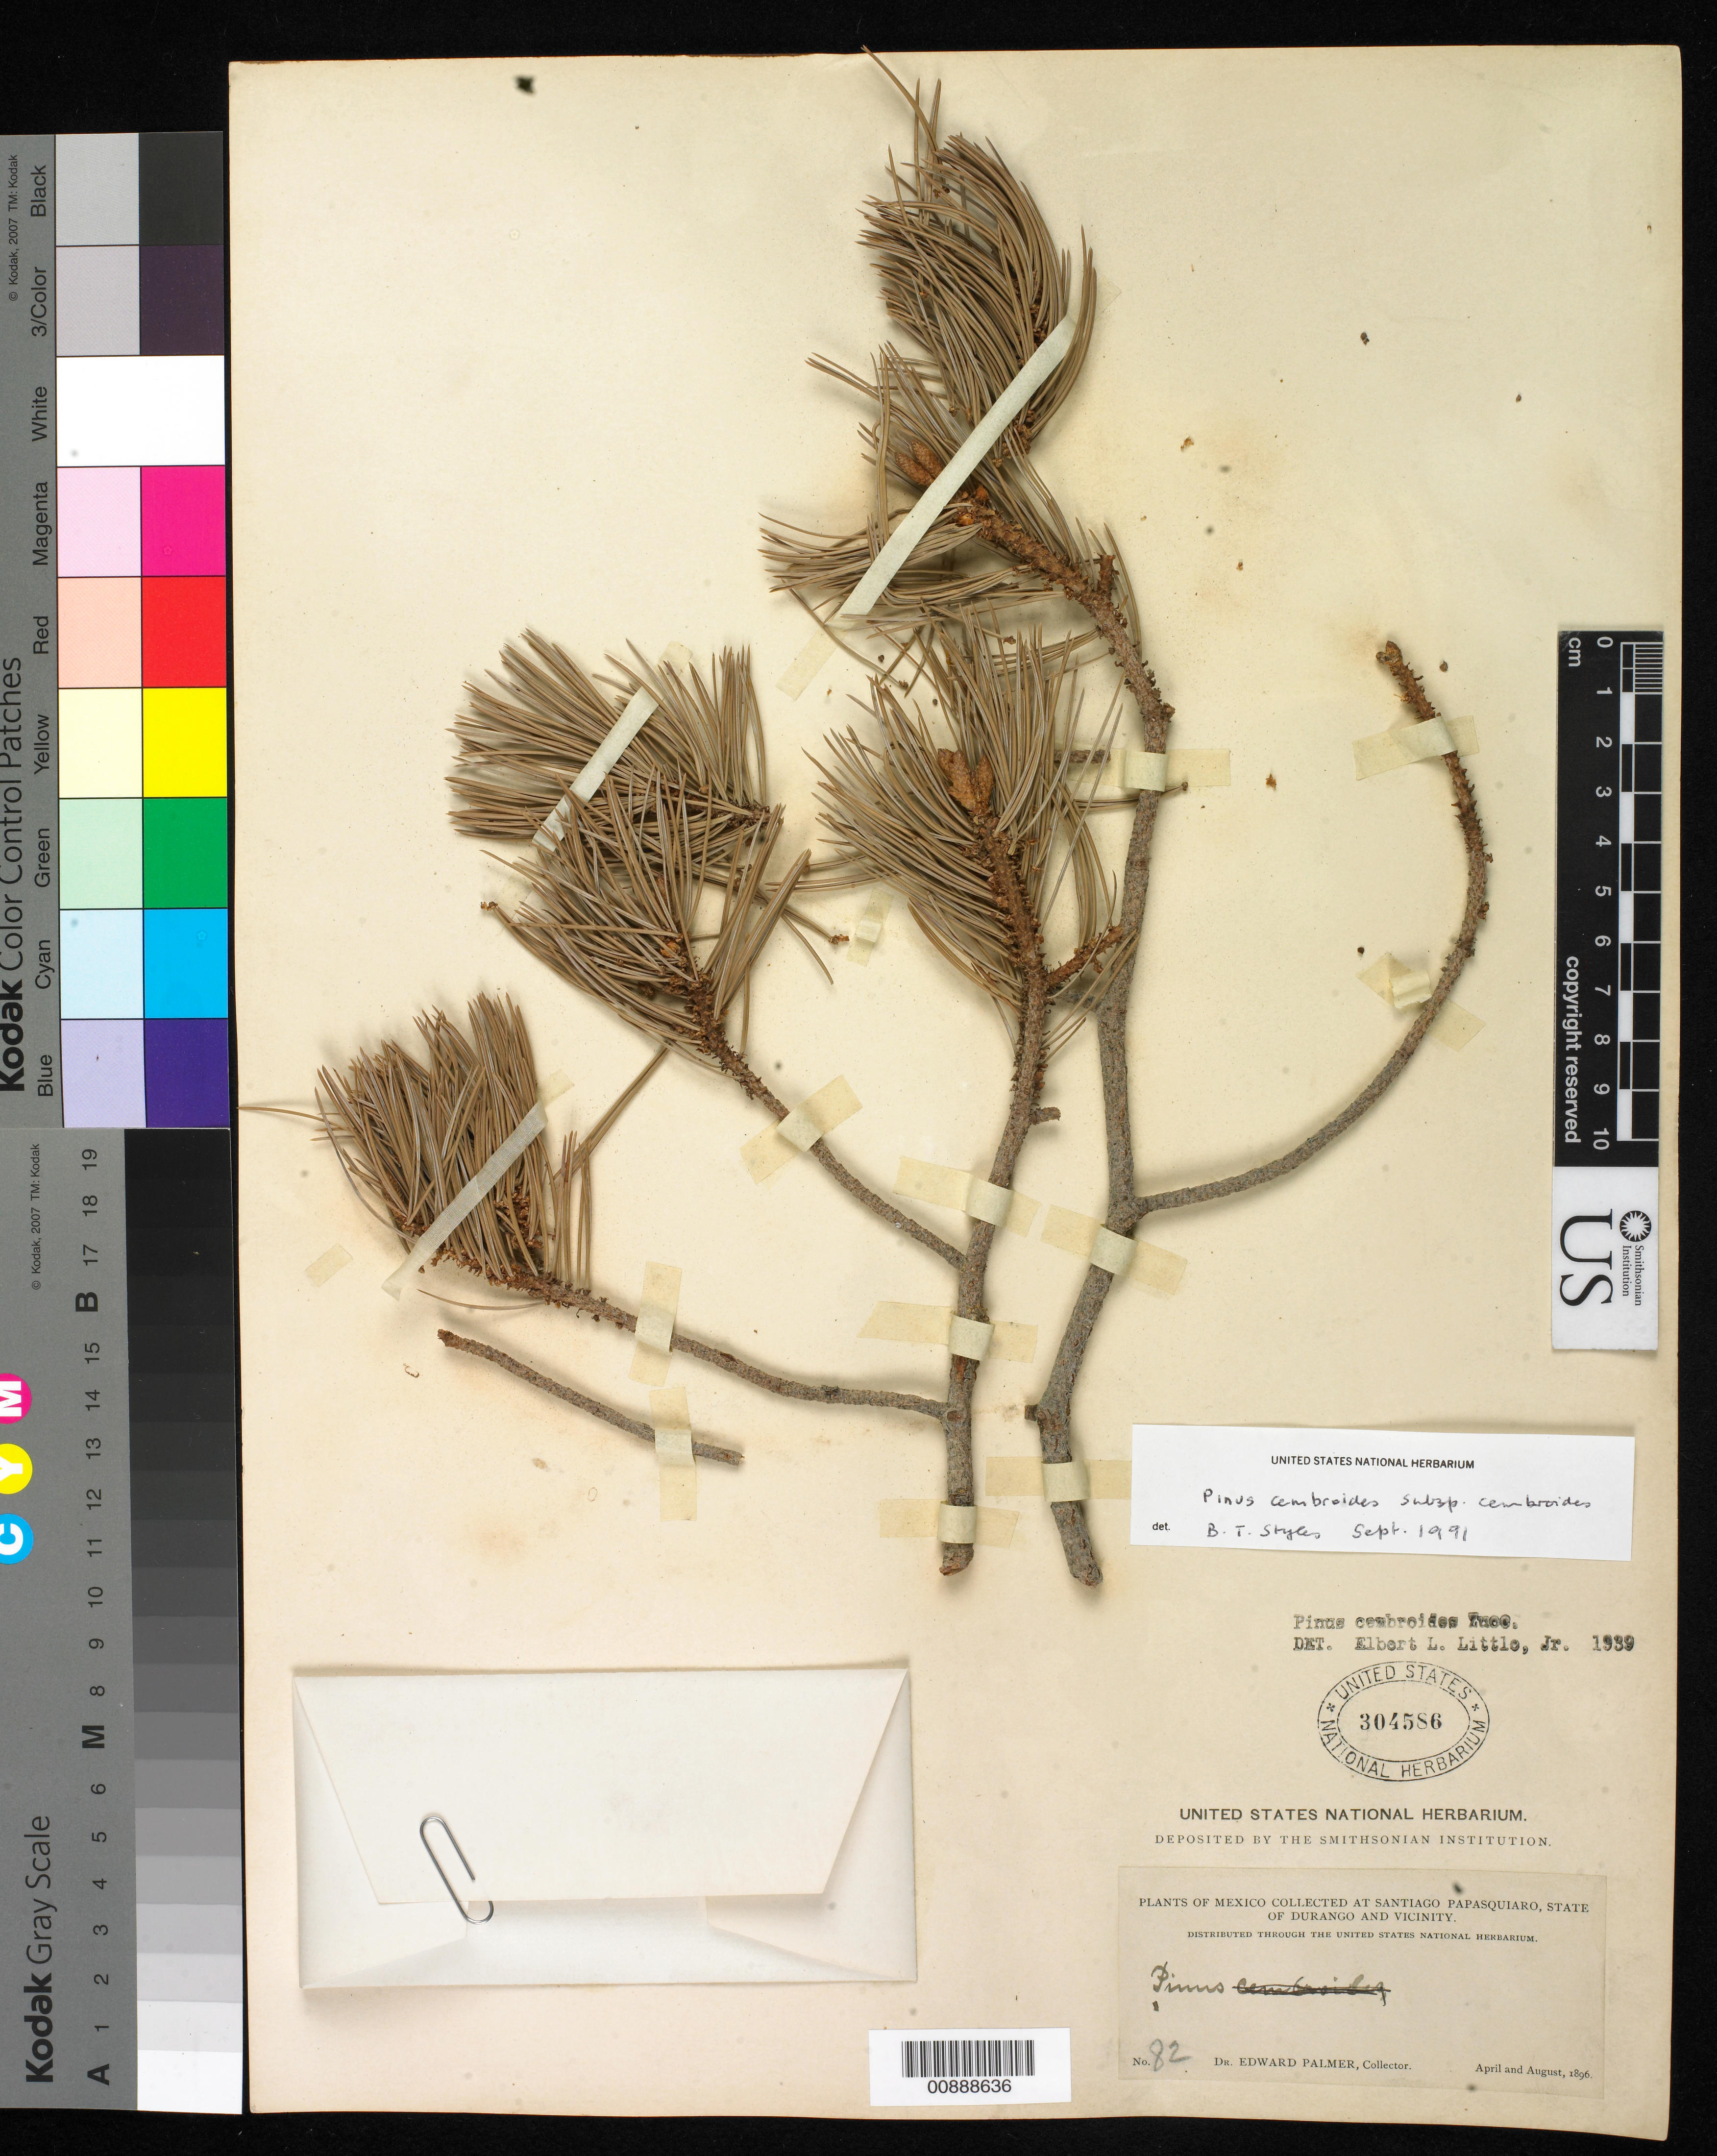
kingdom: Plantae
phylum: Tracheophyta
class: Pinopsida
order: Pinales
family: Pinaceae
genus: Pinus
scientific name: Pinus cembroides subsp. cembroides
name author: Zucc.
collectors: E. Palmer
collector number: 82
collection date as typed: Apr 1896 to -- Aug 1896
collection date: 1896-04/1896-08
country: Mexico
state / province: Durango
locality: Santiago Papasquiaro, Durango and vicinity.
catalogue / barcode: US 304586